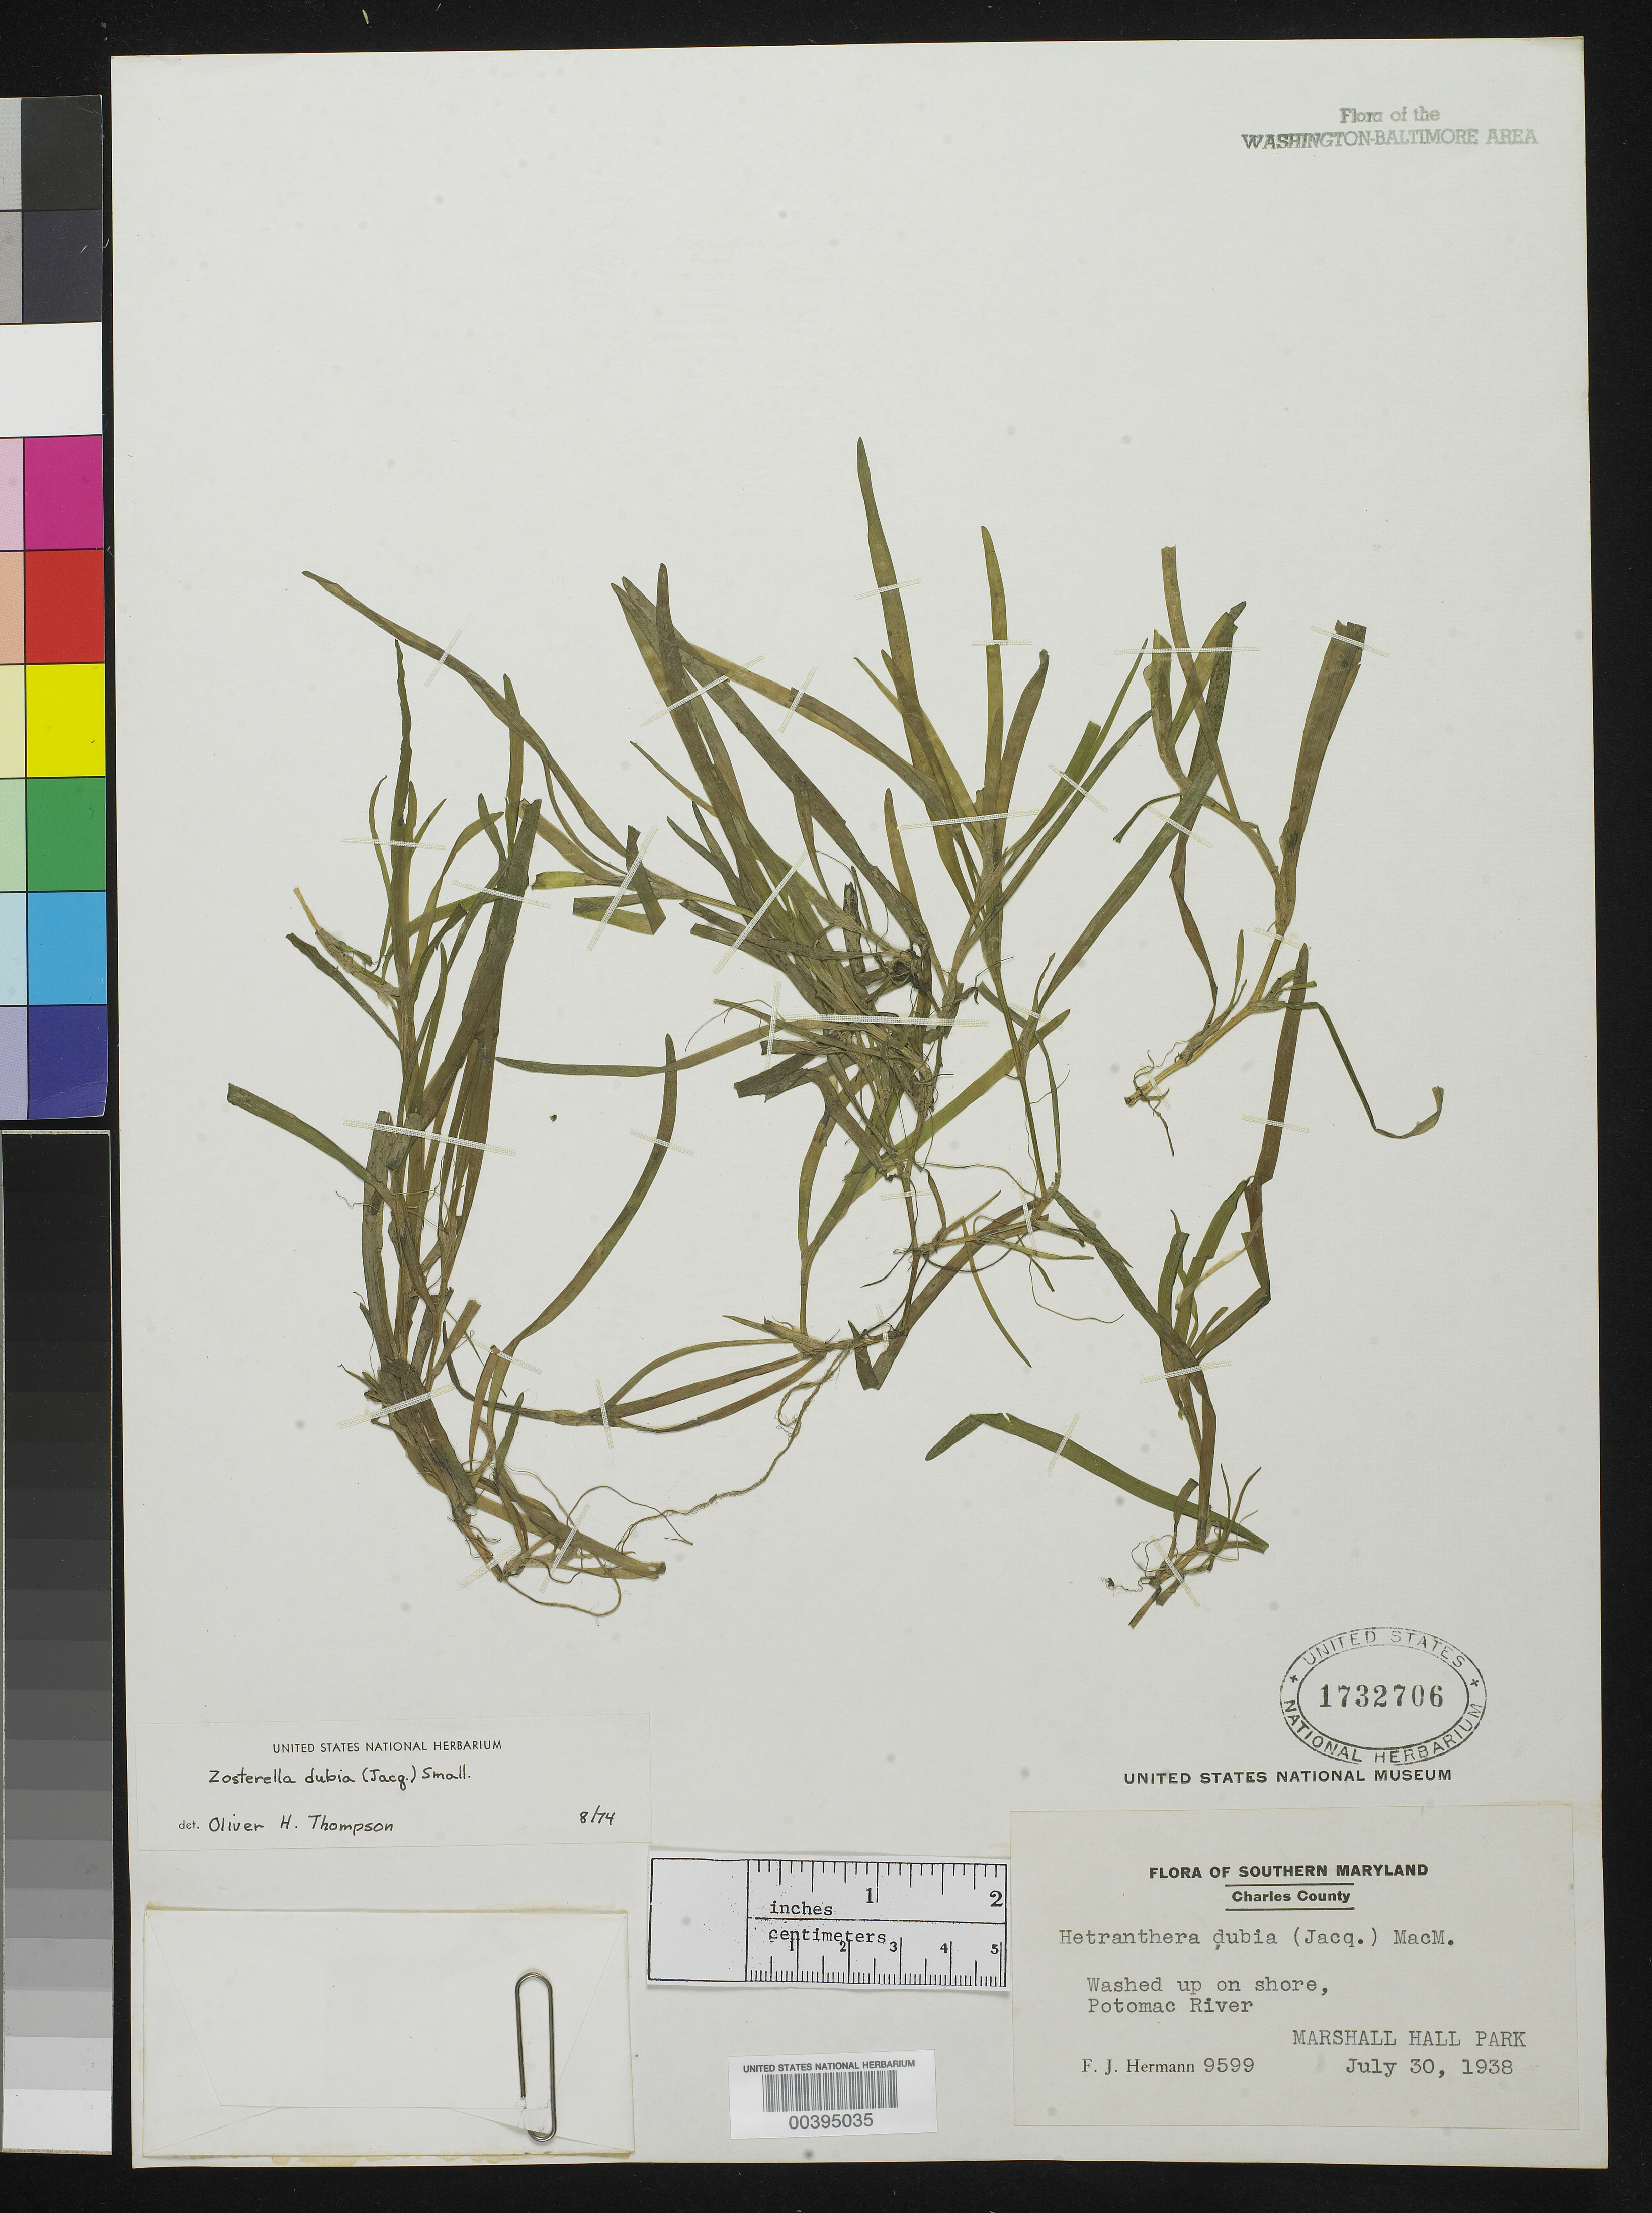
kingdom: Plantae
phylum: Tracheophyta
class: Liliopsida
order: Commelinales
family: Pontederiaceae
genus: Heteranthera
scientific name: Heteranthera dubia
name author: (Jacq.) MacMill.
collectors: F. J. Hermann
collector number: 9599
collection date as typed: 30 Jul 1938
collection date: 1938-07-30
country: United States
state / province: Maryland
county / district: Charles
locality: Potomac River, Marshall Hall Park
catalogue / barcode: US 1732706